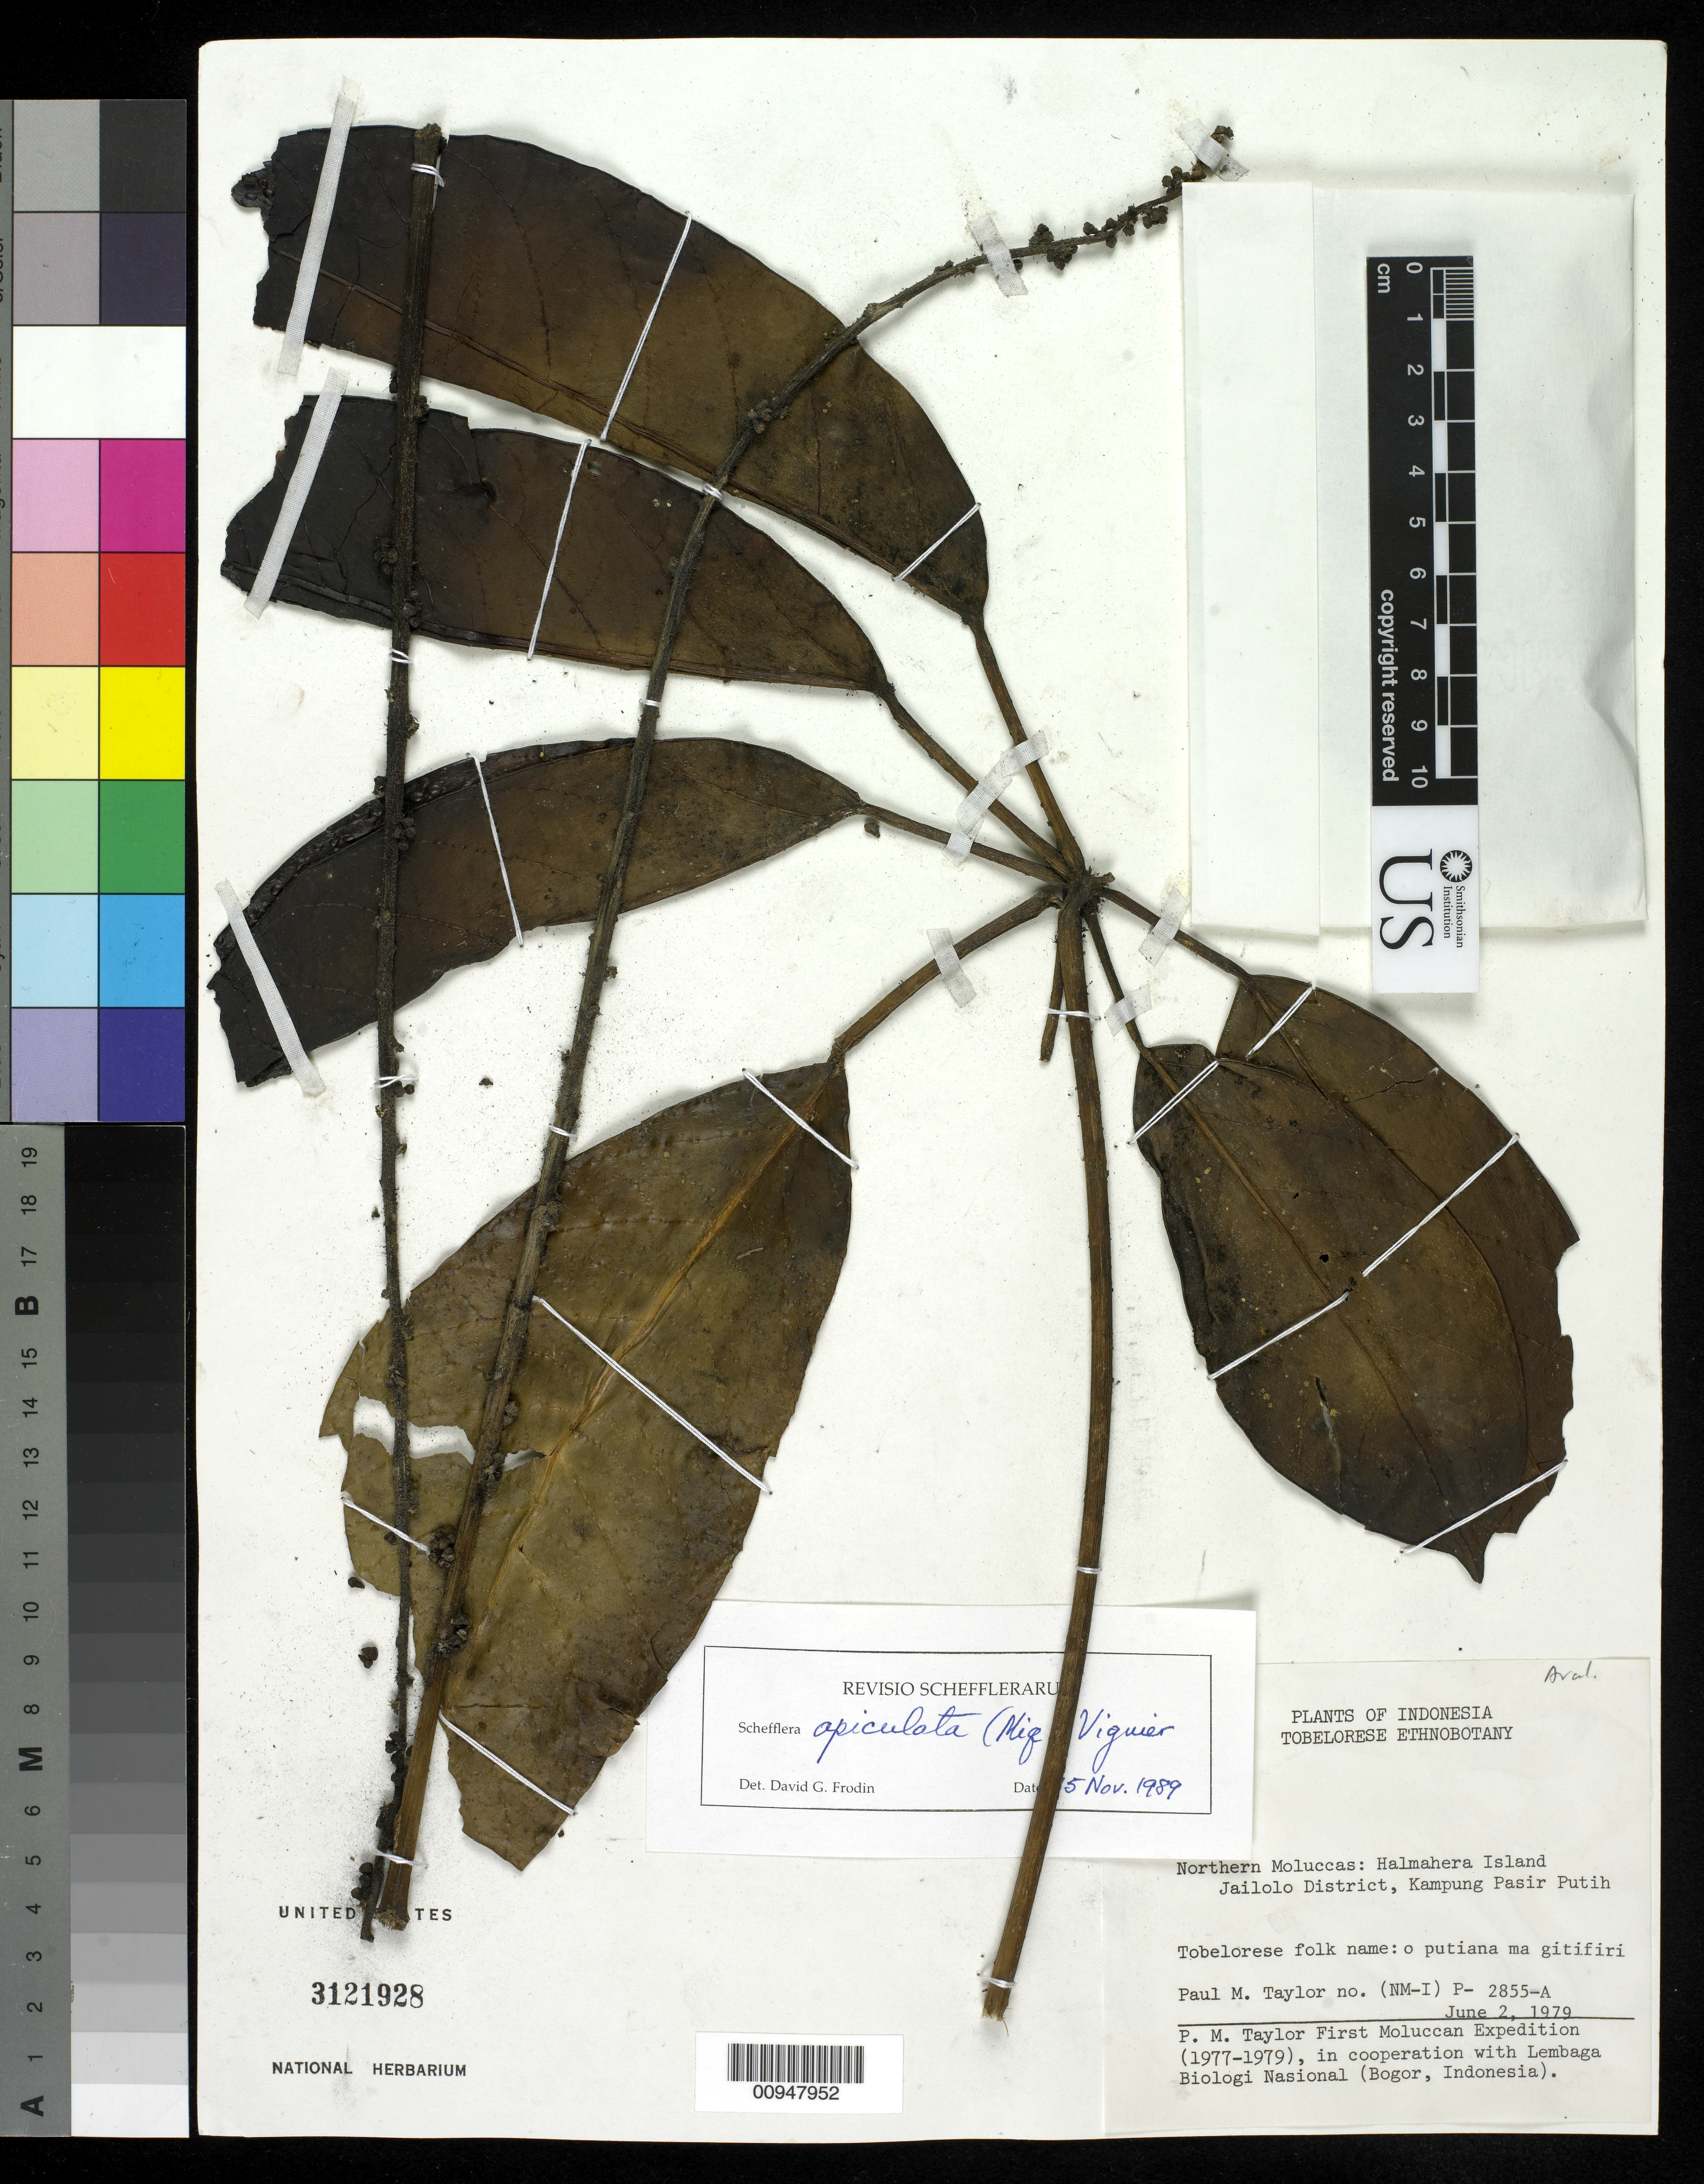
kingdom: Plantae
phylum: Tracheophyta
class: Magnoliopsida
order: Apiales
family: Araliaceae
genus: Schefflera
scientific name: Schefflera apiculata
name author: R. Vig.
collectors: P. M. Taylor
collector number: P 2855 A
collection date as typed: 02 Jun 1979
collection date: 1979-06-02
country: Indonesia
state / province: Maluku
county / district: Maluku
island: Halmahera I.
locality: Northern Moluccas:Jailolo District, Kampung Pasir Putih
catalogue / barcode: US 3121928